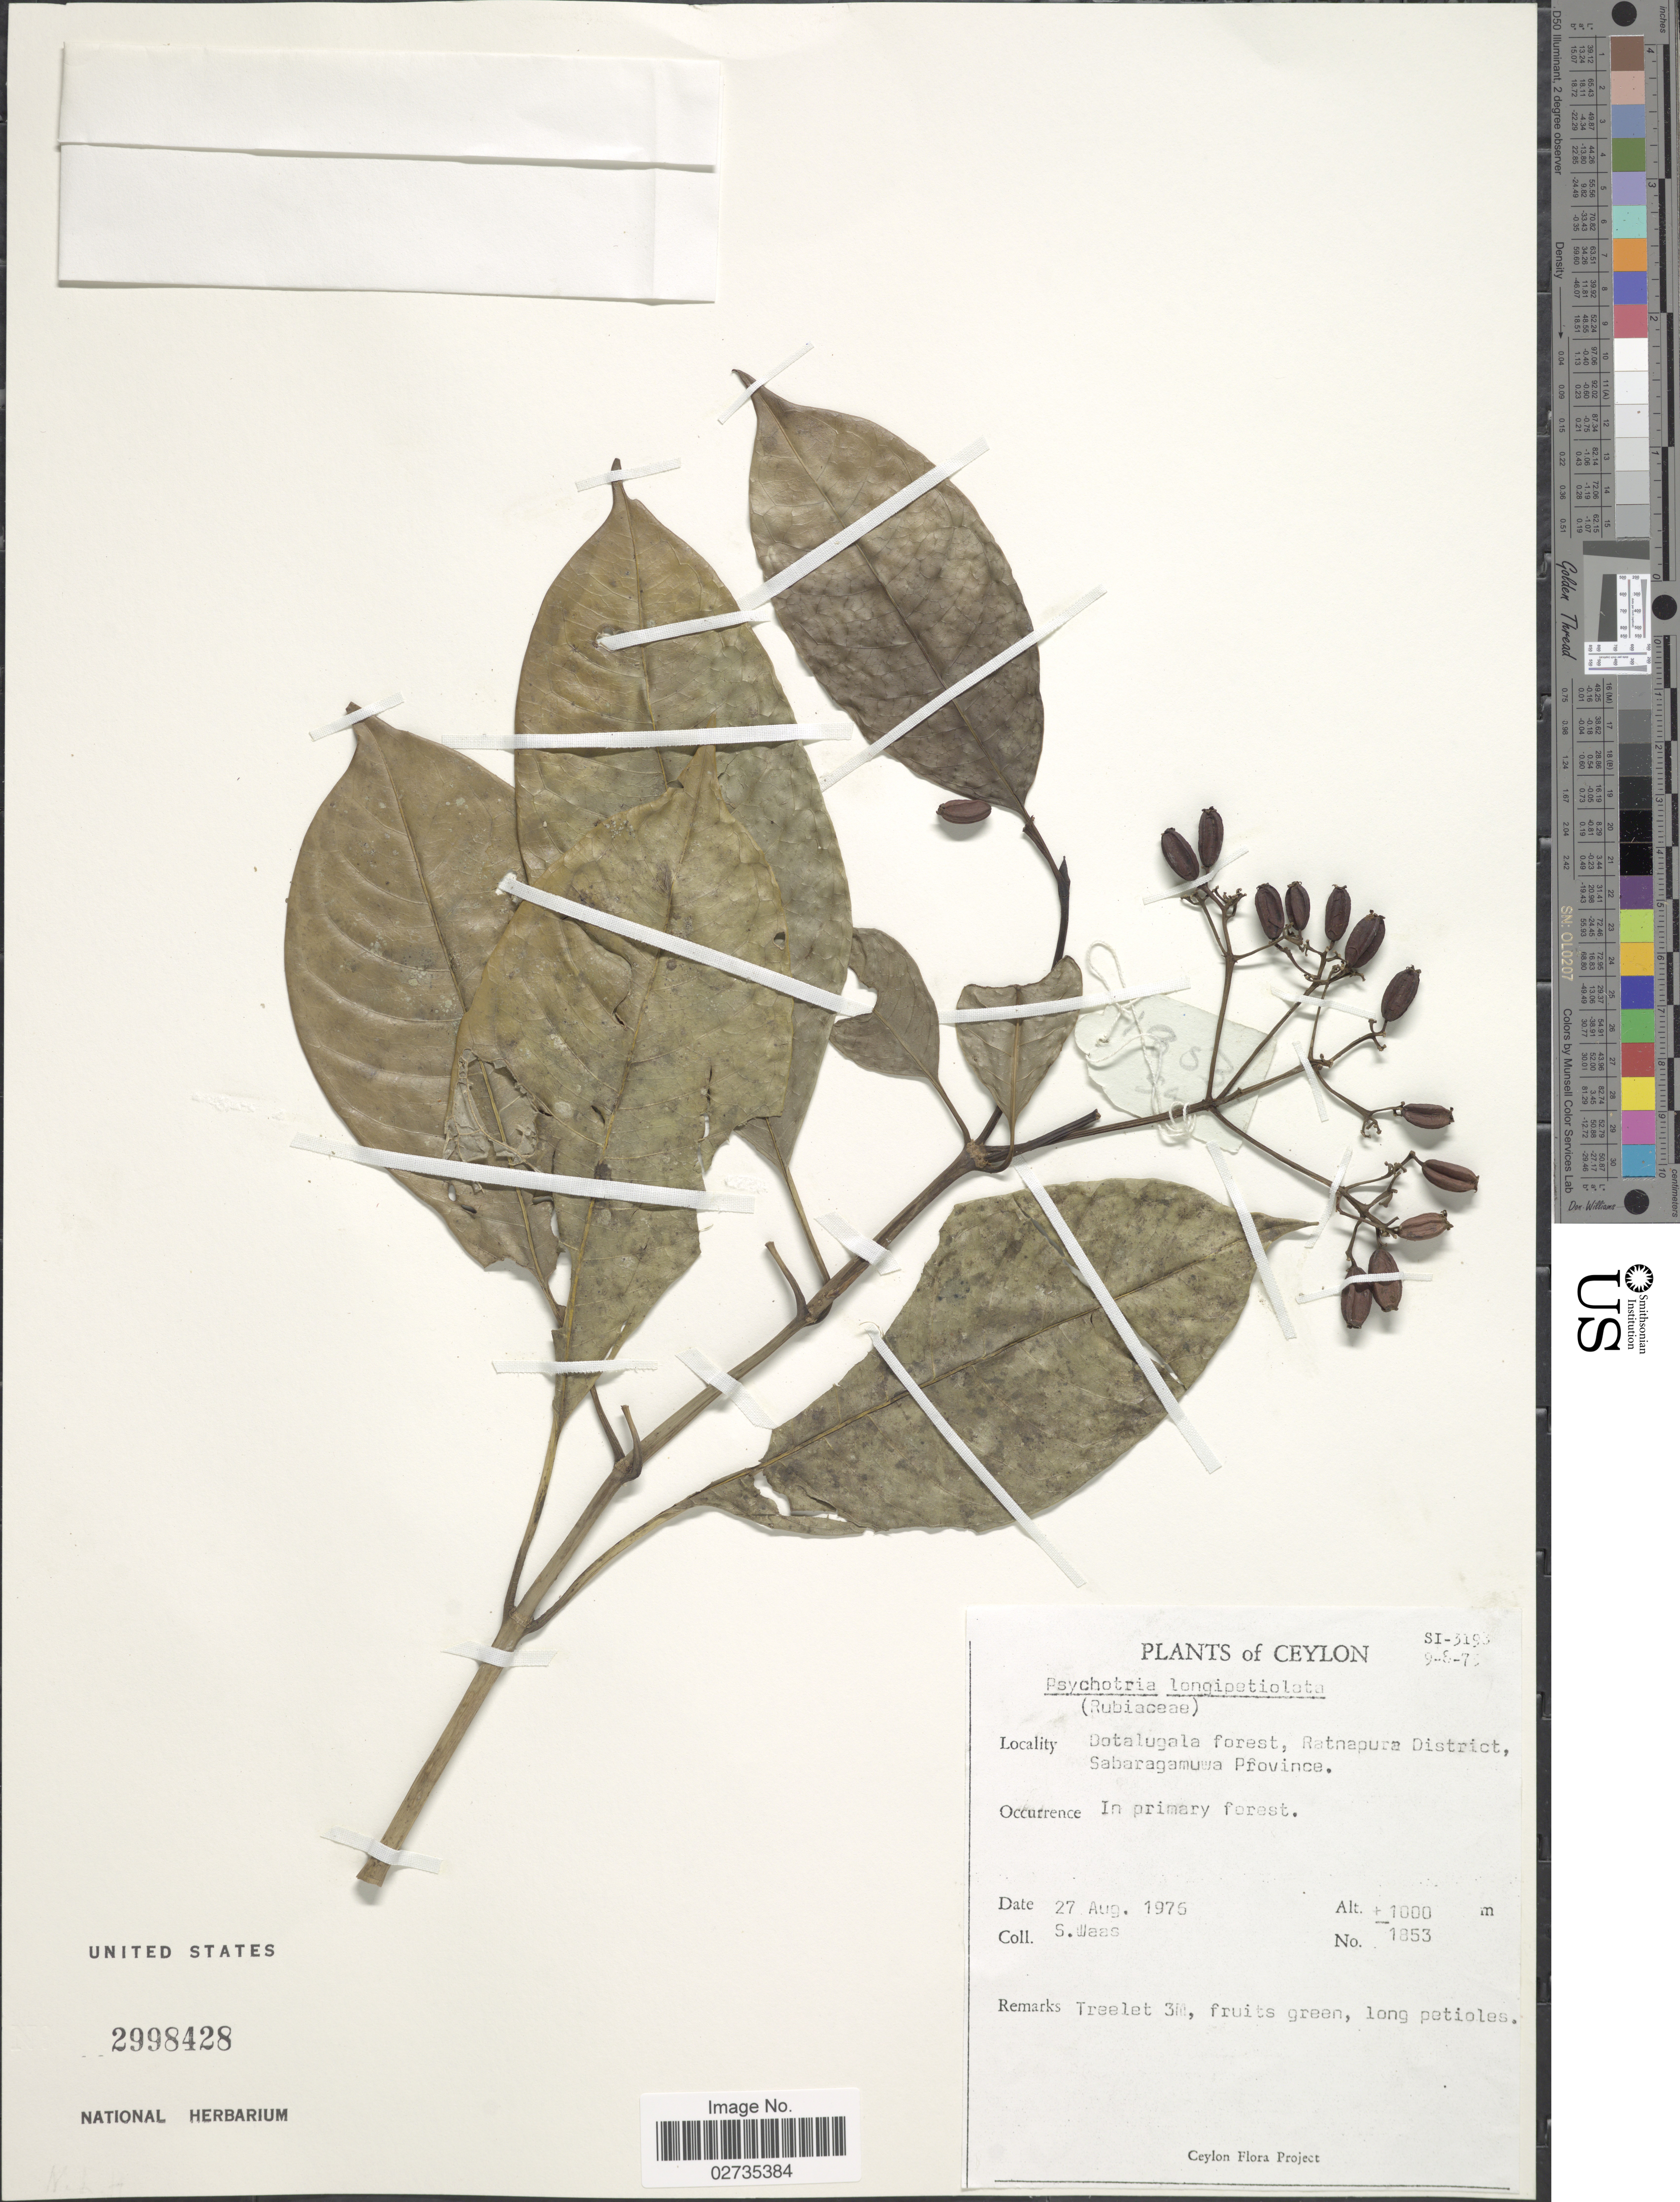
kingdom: Plantae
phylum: Tracheophyta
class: Magnoliopsida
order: Gentianales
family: Rubiaceae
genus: Psychotria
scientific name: Psychotria longipetiolata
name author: Thwaites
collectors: S. Waas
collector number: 1853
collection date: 1976-08-27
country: Sri Lanka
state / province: Sabaragamuwa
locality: Ceylon. Dotalugala forest, Ratnapura District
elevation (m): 1000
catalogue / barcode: US 2998428